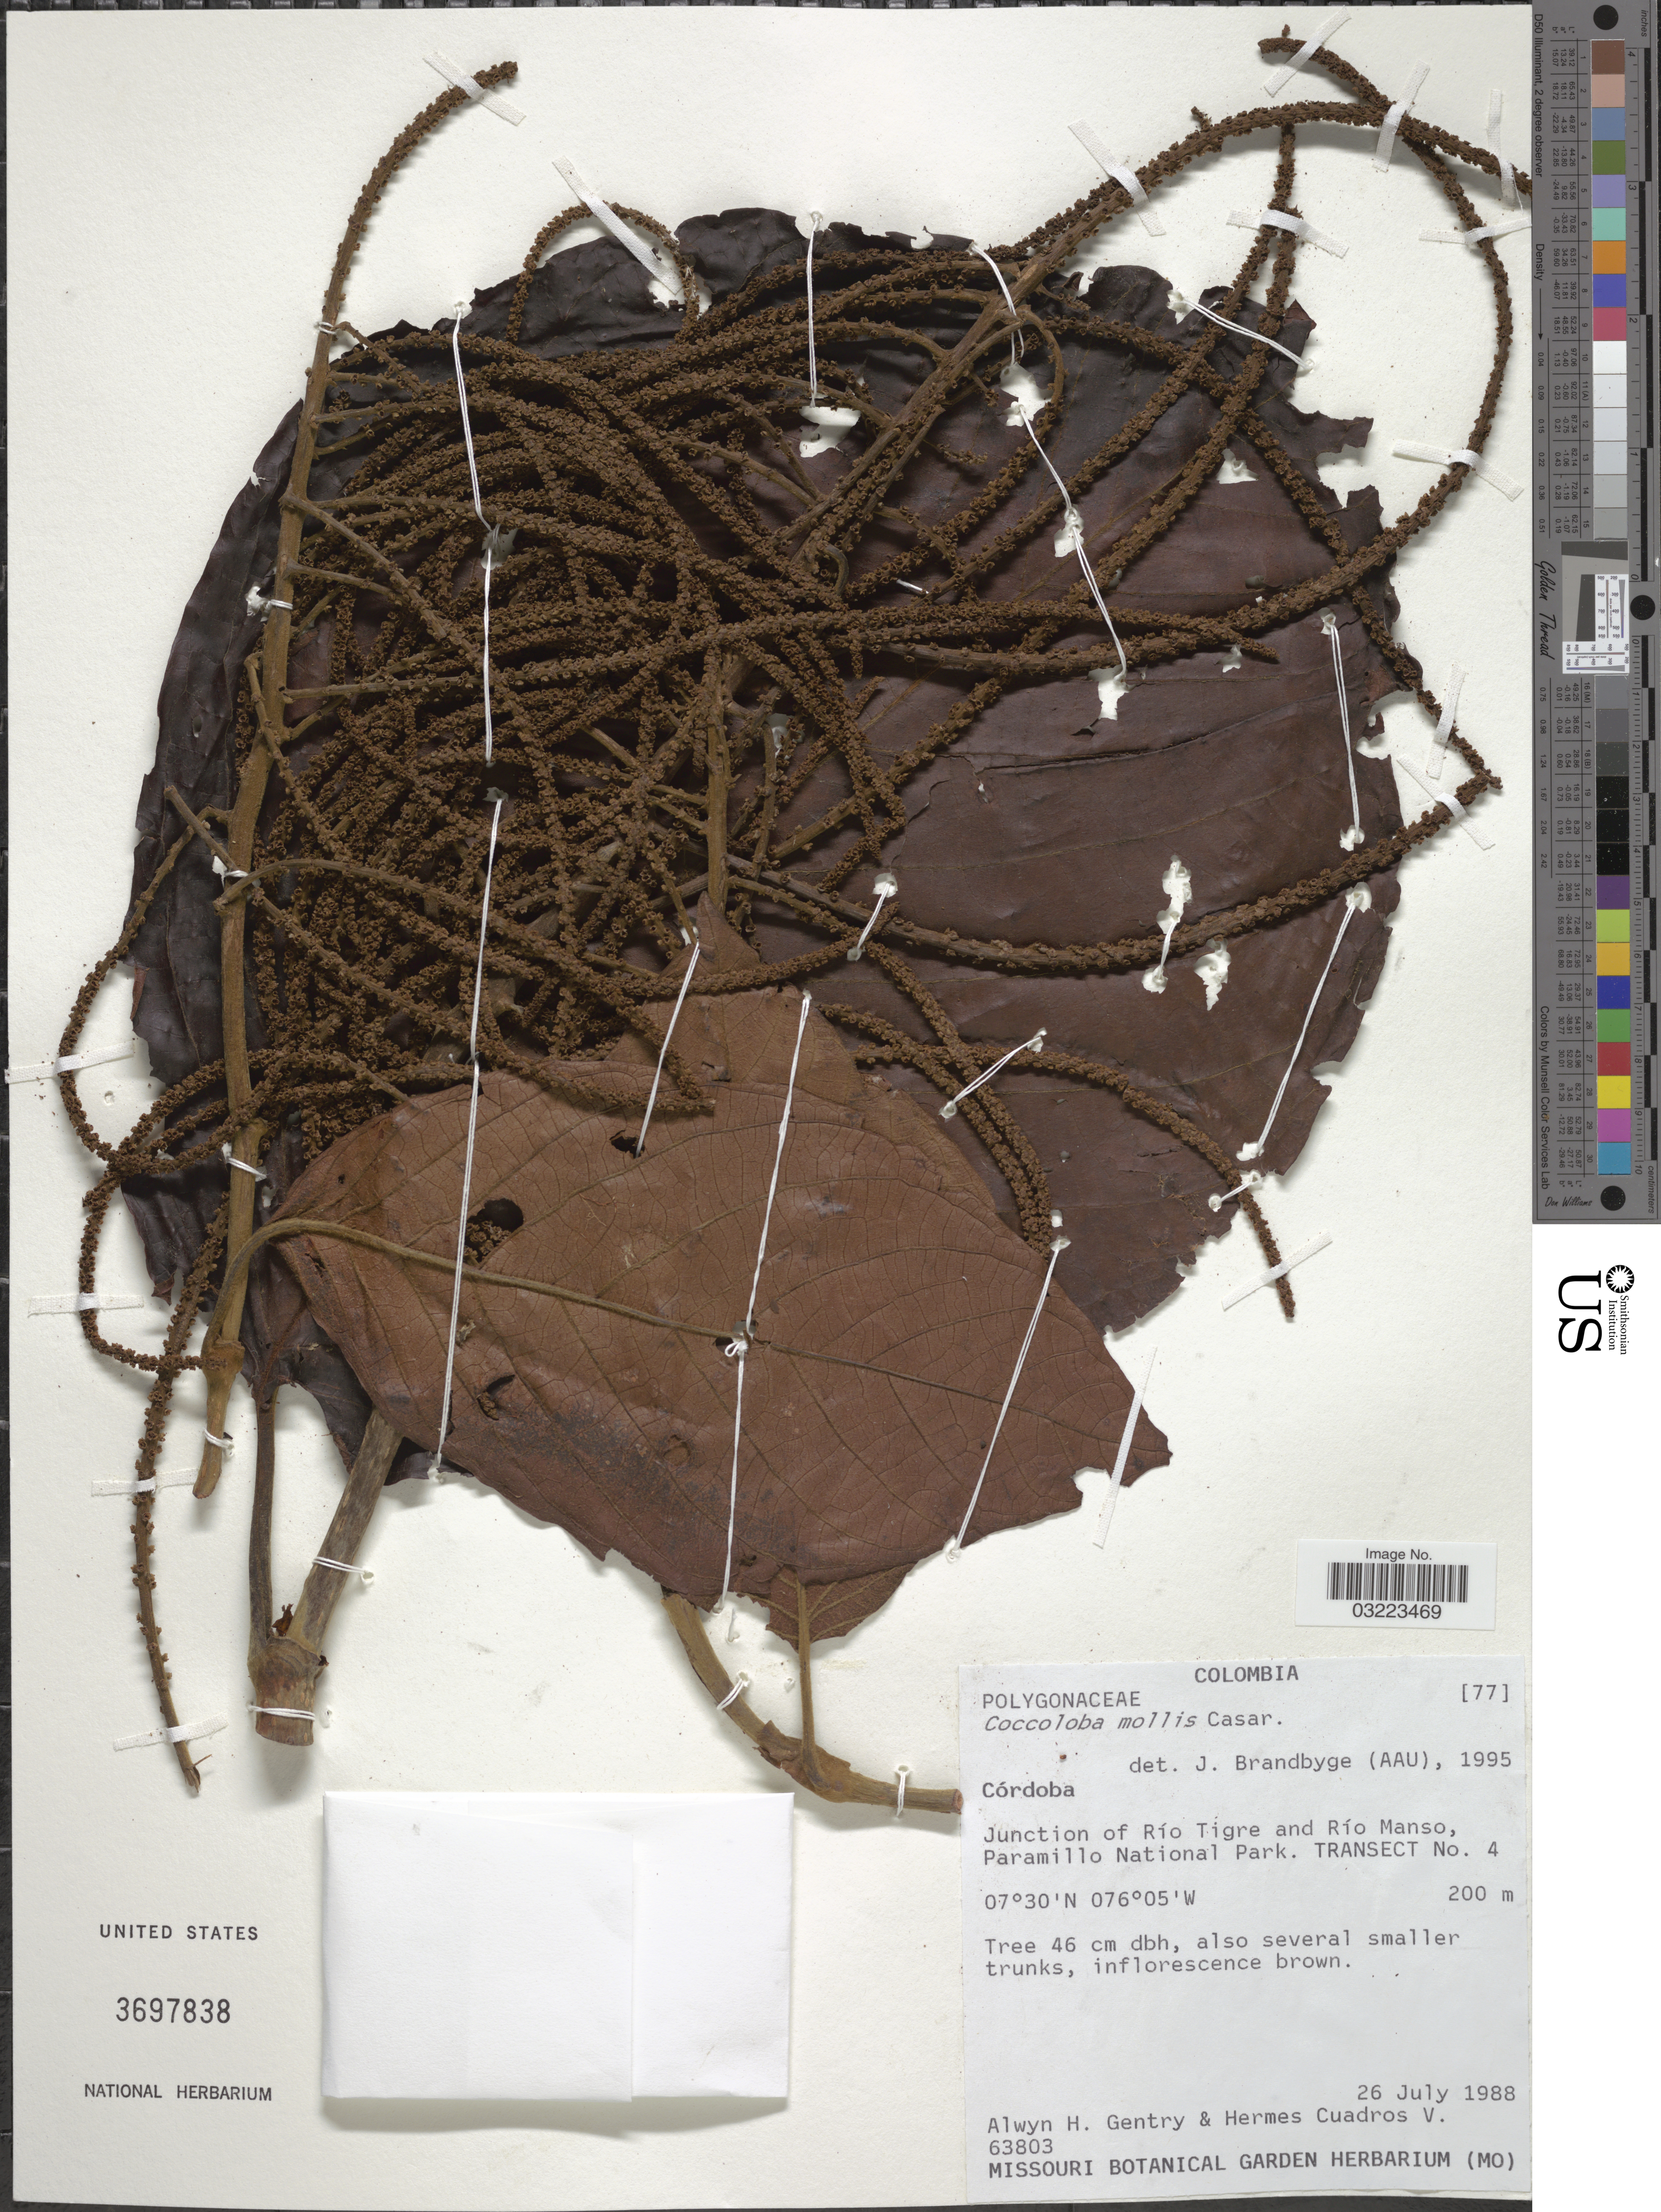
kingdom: Plantae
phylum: Tracheophyta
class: Magnoliopsida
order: Caryophyllales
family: Polygonaceae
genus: Coccoloba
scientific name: Coccoloba mollis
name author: Casar.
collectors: A. H. Gentry & H. Cuadros V.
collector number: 63803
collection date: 1988-07-26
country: Colombia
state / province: Córdoba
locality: Junction of Río Tigre and Río Manso, Paramillo National Park. Transect No. 4.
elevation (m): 200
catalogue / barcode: US 3697838